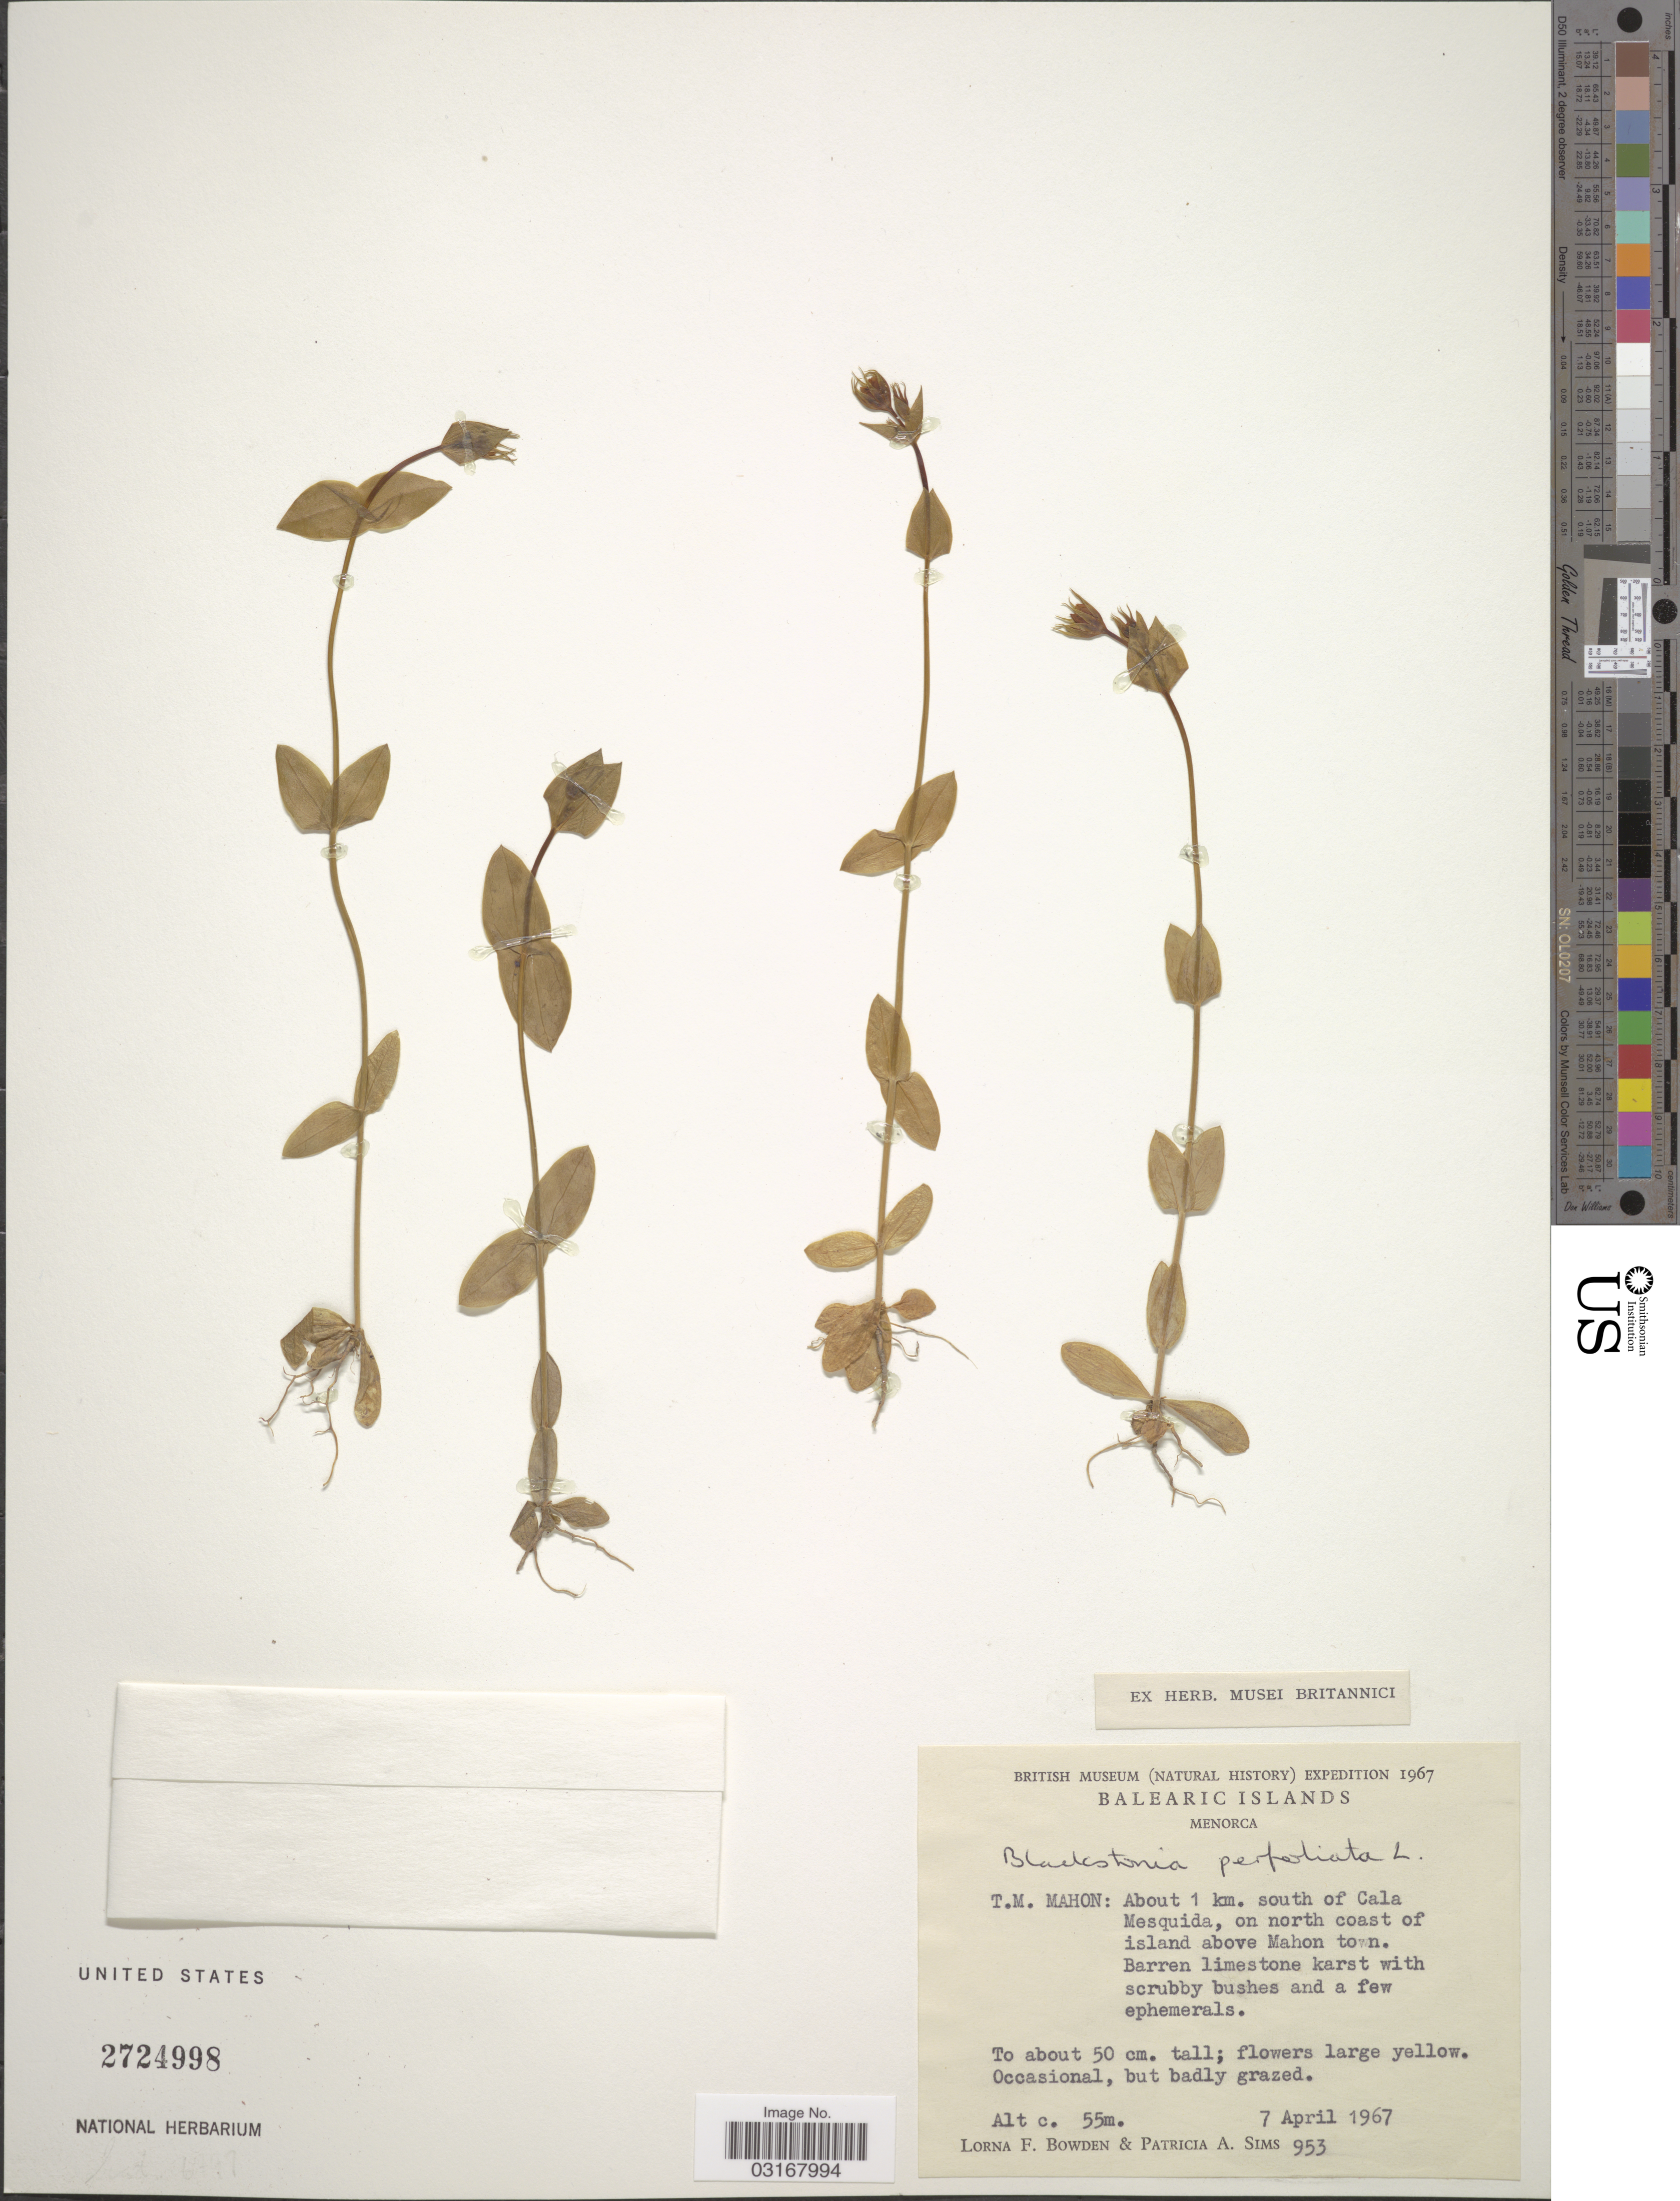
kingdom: Plantae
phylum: Tracheophyta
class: Magnoliopsida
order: Gentianales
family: Gentianaceae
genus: Chlora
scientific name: Chlora perfoliata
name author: (L.) L.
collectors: L. F. Bowden & P. A. Sims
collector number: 953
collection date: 1967-04-07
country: Spain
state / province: Islas Baleares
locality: Balearic Islands. Menorca. T.M. Mahon: About 1 km. south of Cala Mesquida, on north coast of island above Mahon town.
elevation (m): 55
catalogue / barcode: US 2724998